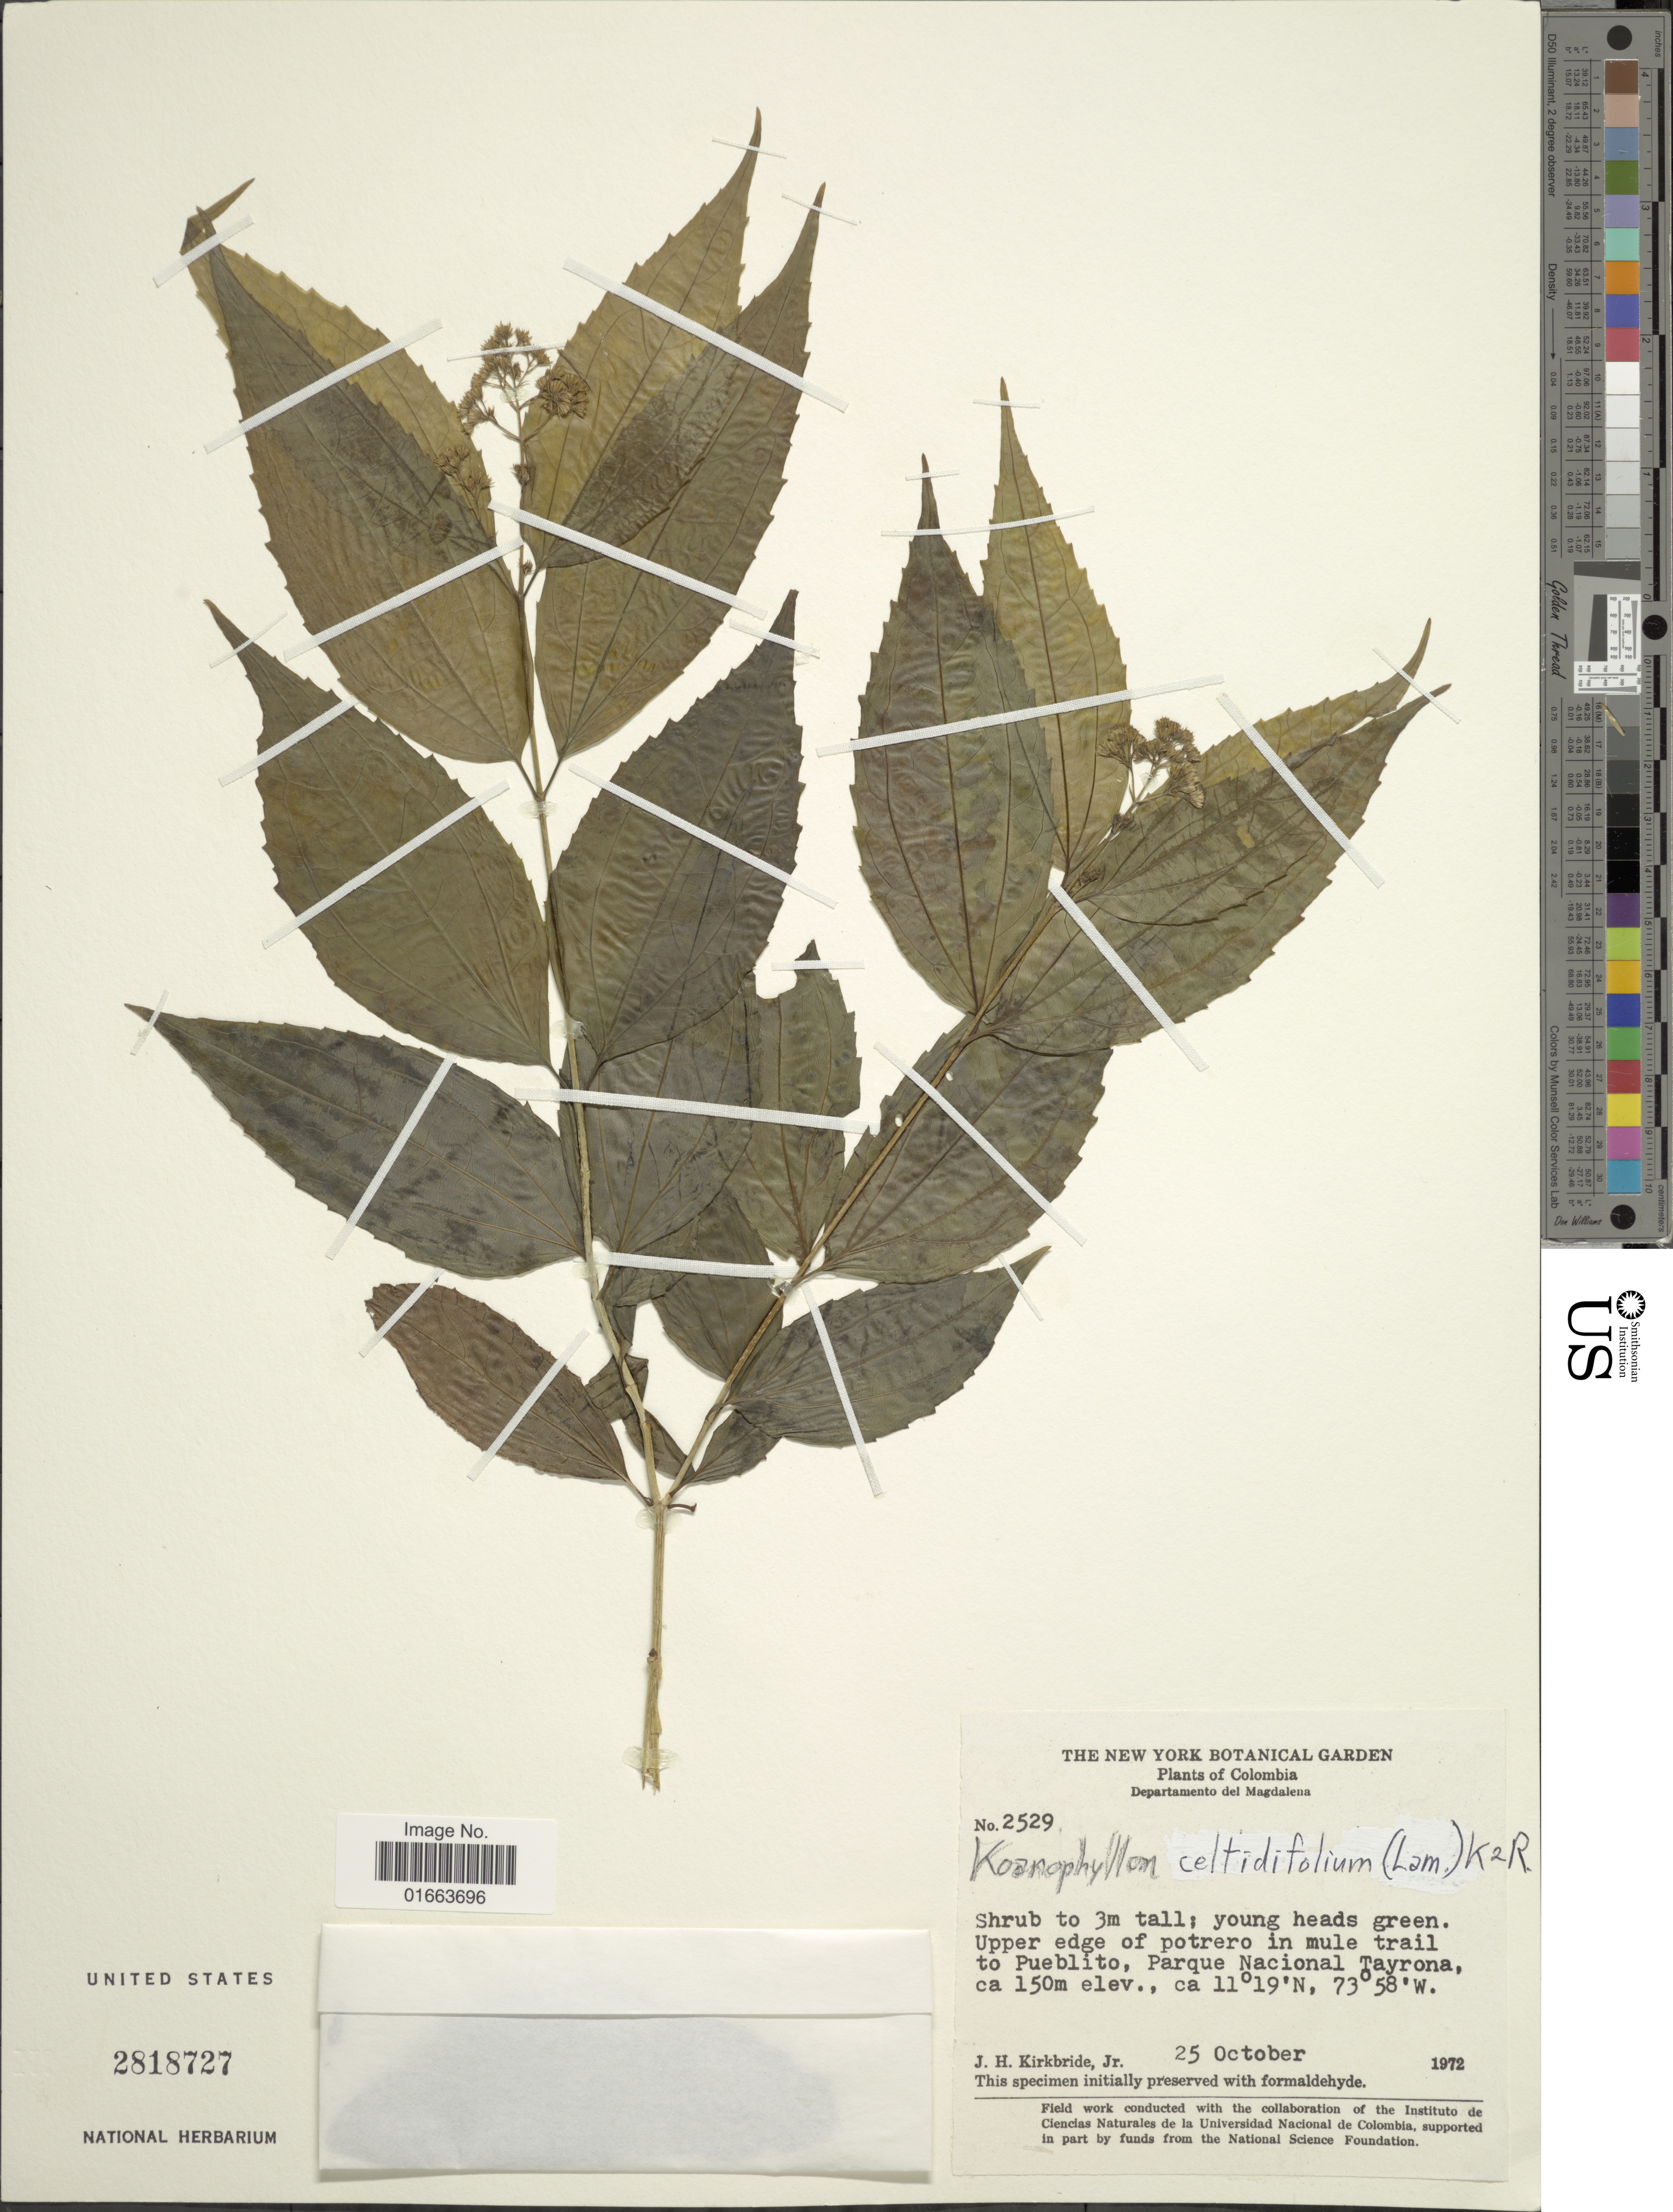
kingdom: Plantae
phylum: Tracheophyta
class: Magnoliopsida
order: Asterales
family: Asteraceae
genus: Koanophyllon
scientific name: Koanophyllon celtidifolium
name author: (Lam.) R.M. King & H. Rob.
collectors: J. H. Kirkbride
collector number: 2529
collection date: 1972-10-25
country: Colombia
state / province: Magdalena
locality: Upper edge of potrero in mule trail to Pueblito, Parque Nacional Tayrona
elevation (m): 150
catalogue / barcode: US 2818727